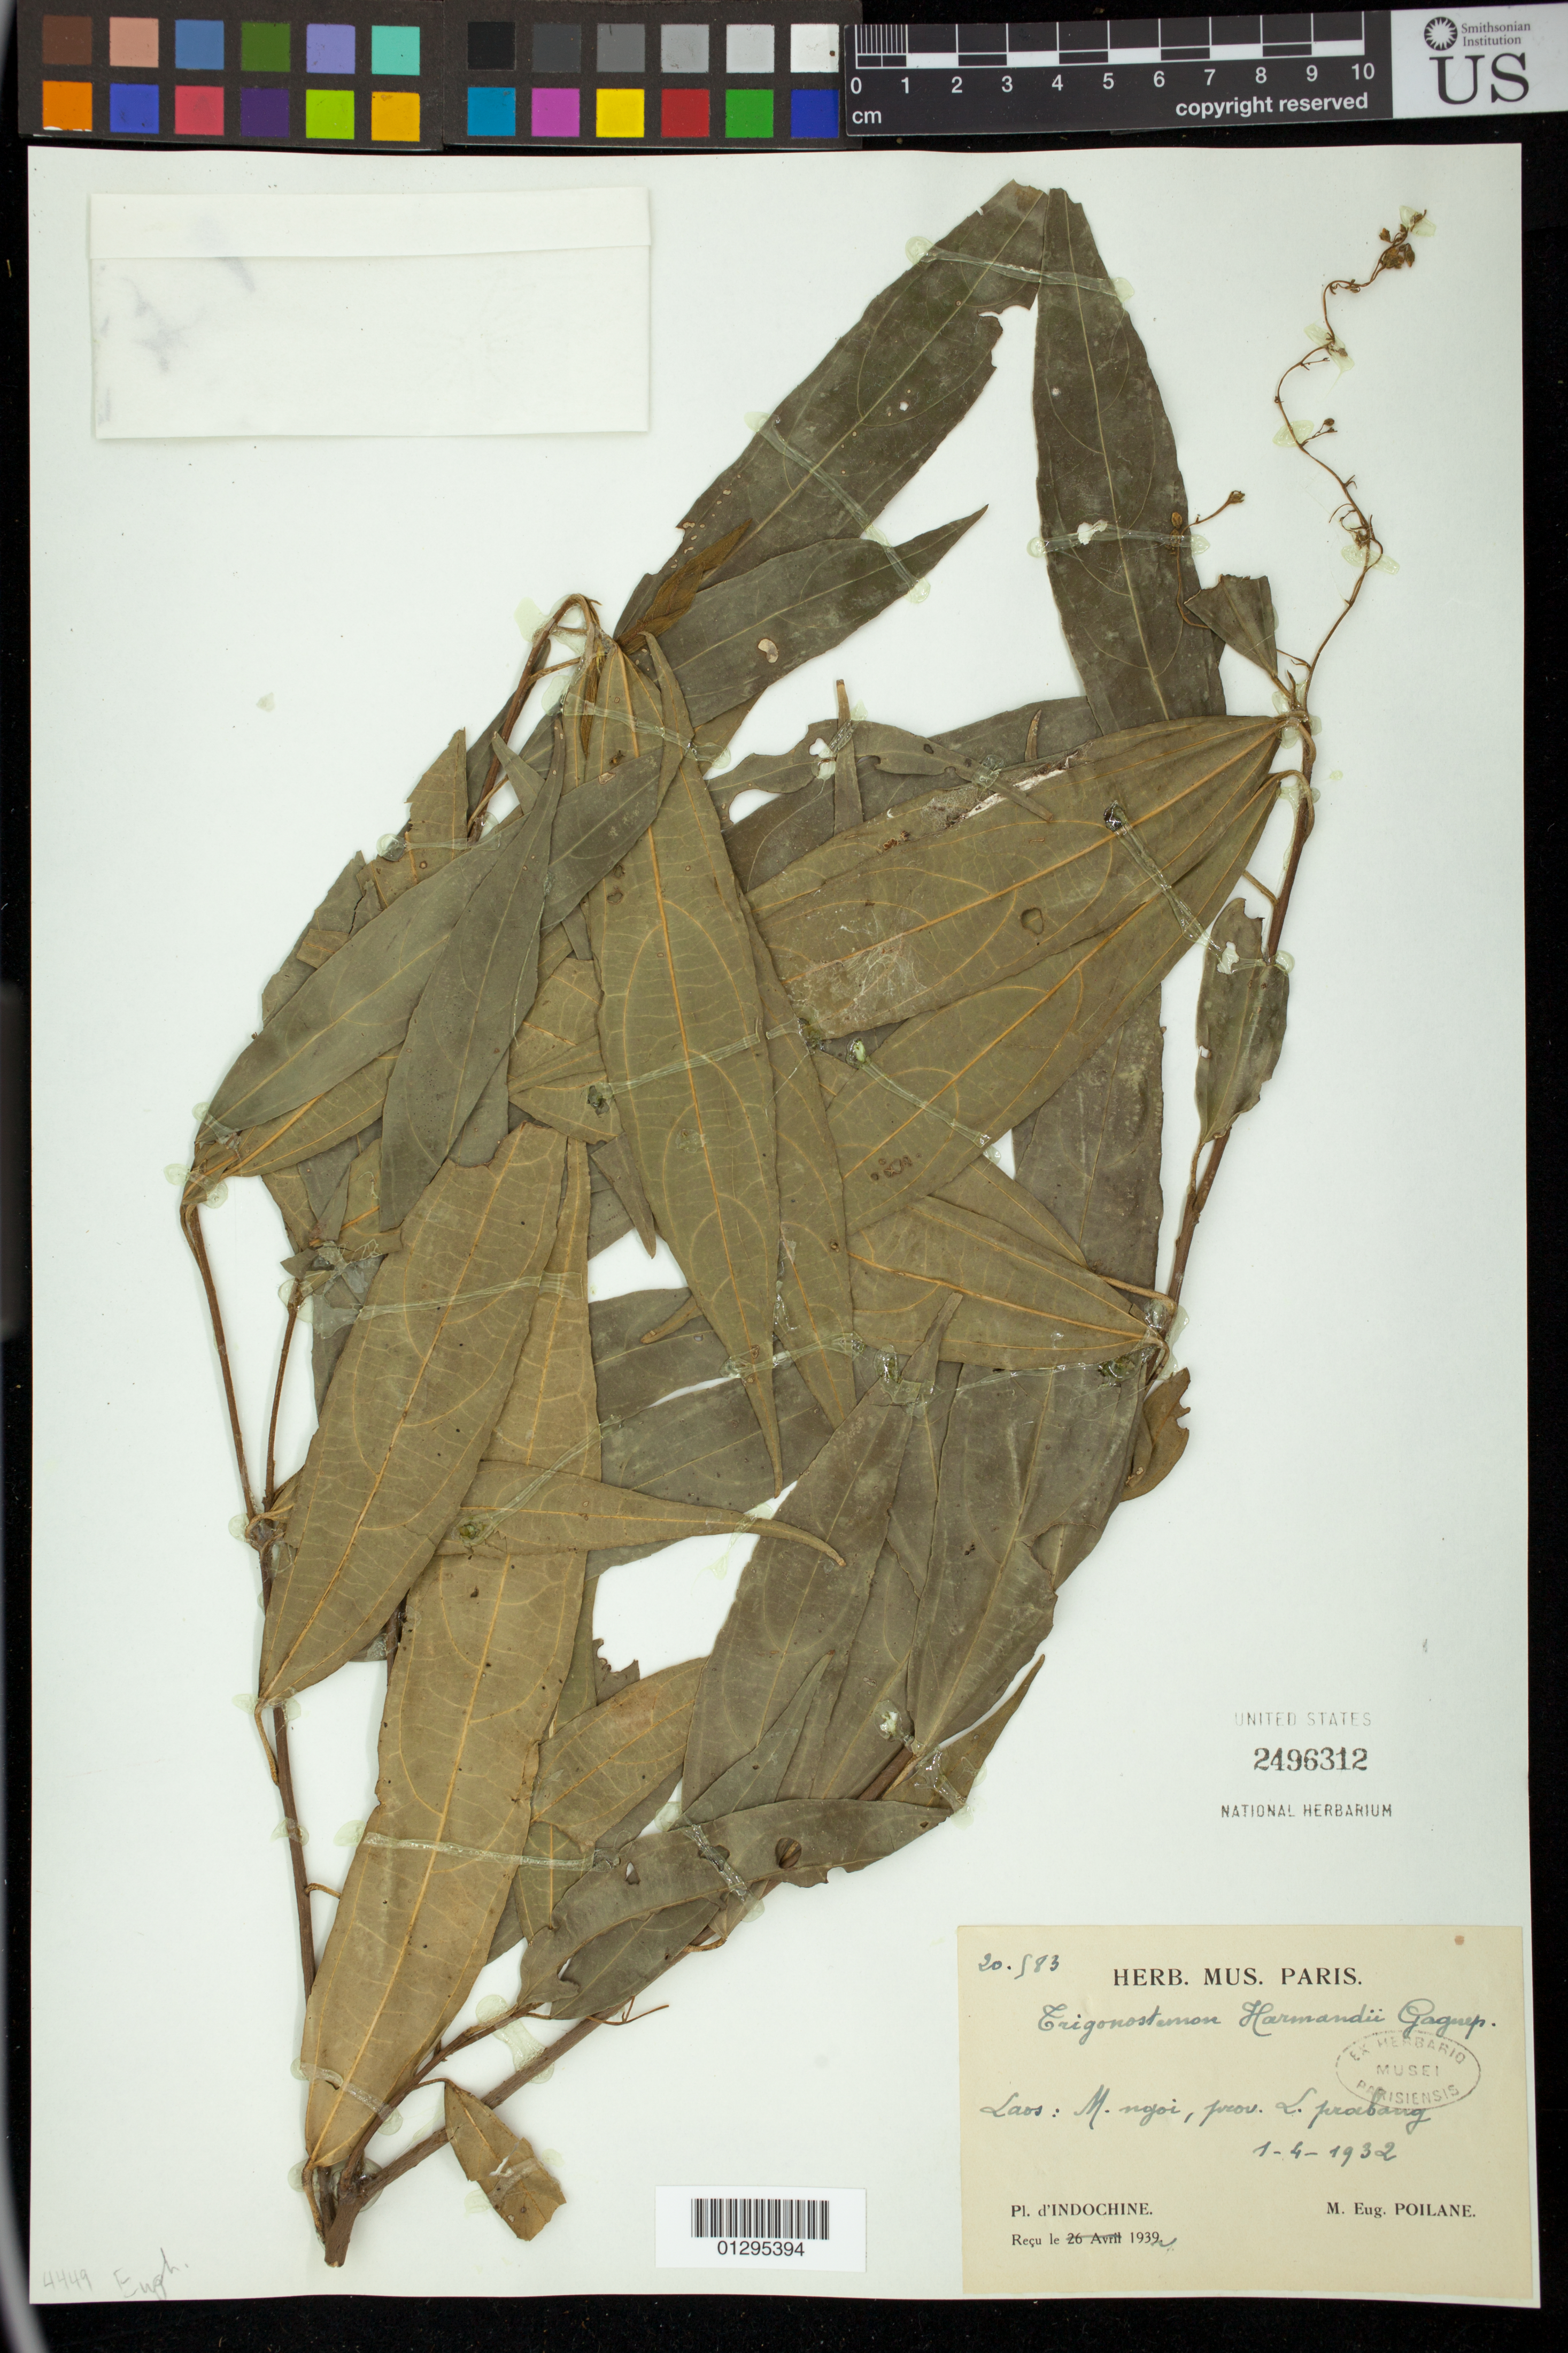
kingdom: Plantae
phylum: Tracheophyta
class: Magnoliopsida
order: Malpighiales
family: Euphorbiaceae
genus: Trigonostemon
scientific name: Trigonostemon harmandii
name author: Gagnep.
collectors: E. Poilane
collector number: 20.583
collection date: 1932-04-01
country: Laos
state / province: Louangphabang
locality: M. ngoi [Ban Ngoi Nua], prov. L. prabang [Luang Prabang]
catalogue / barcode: US 2496312